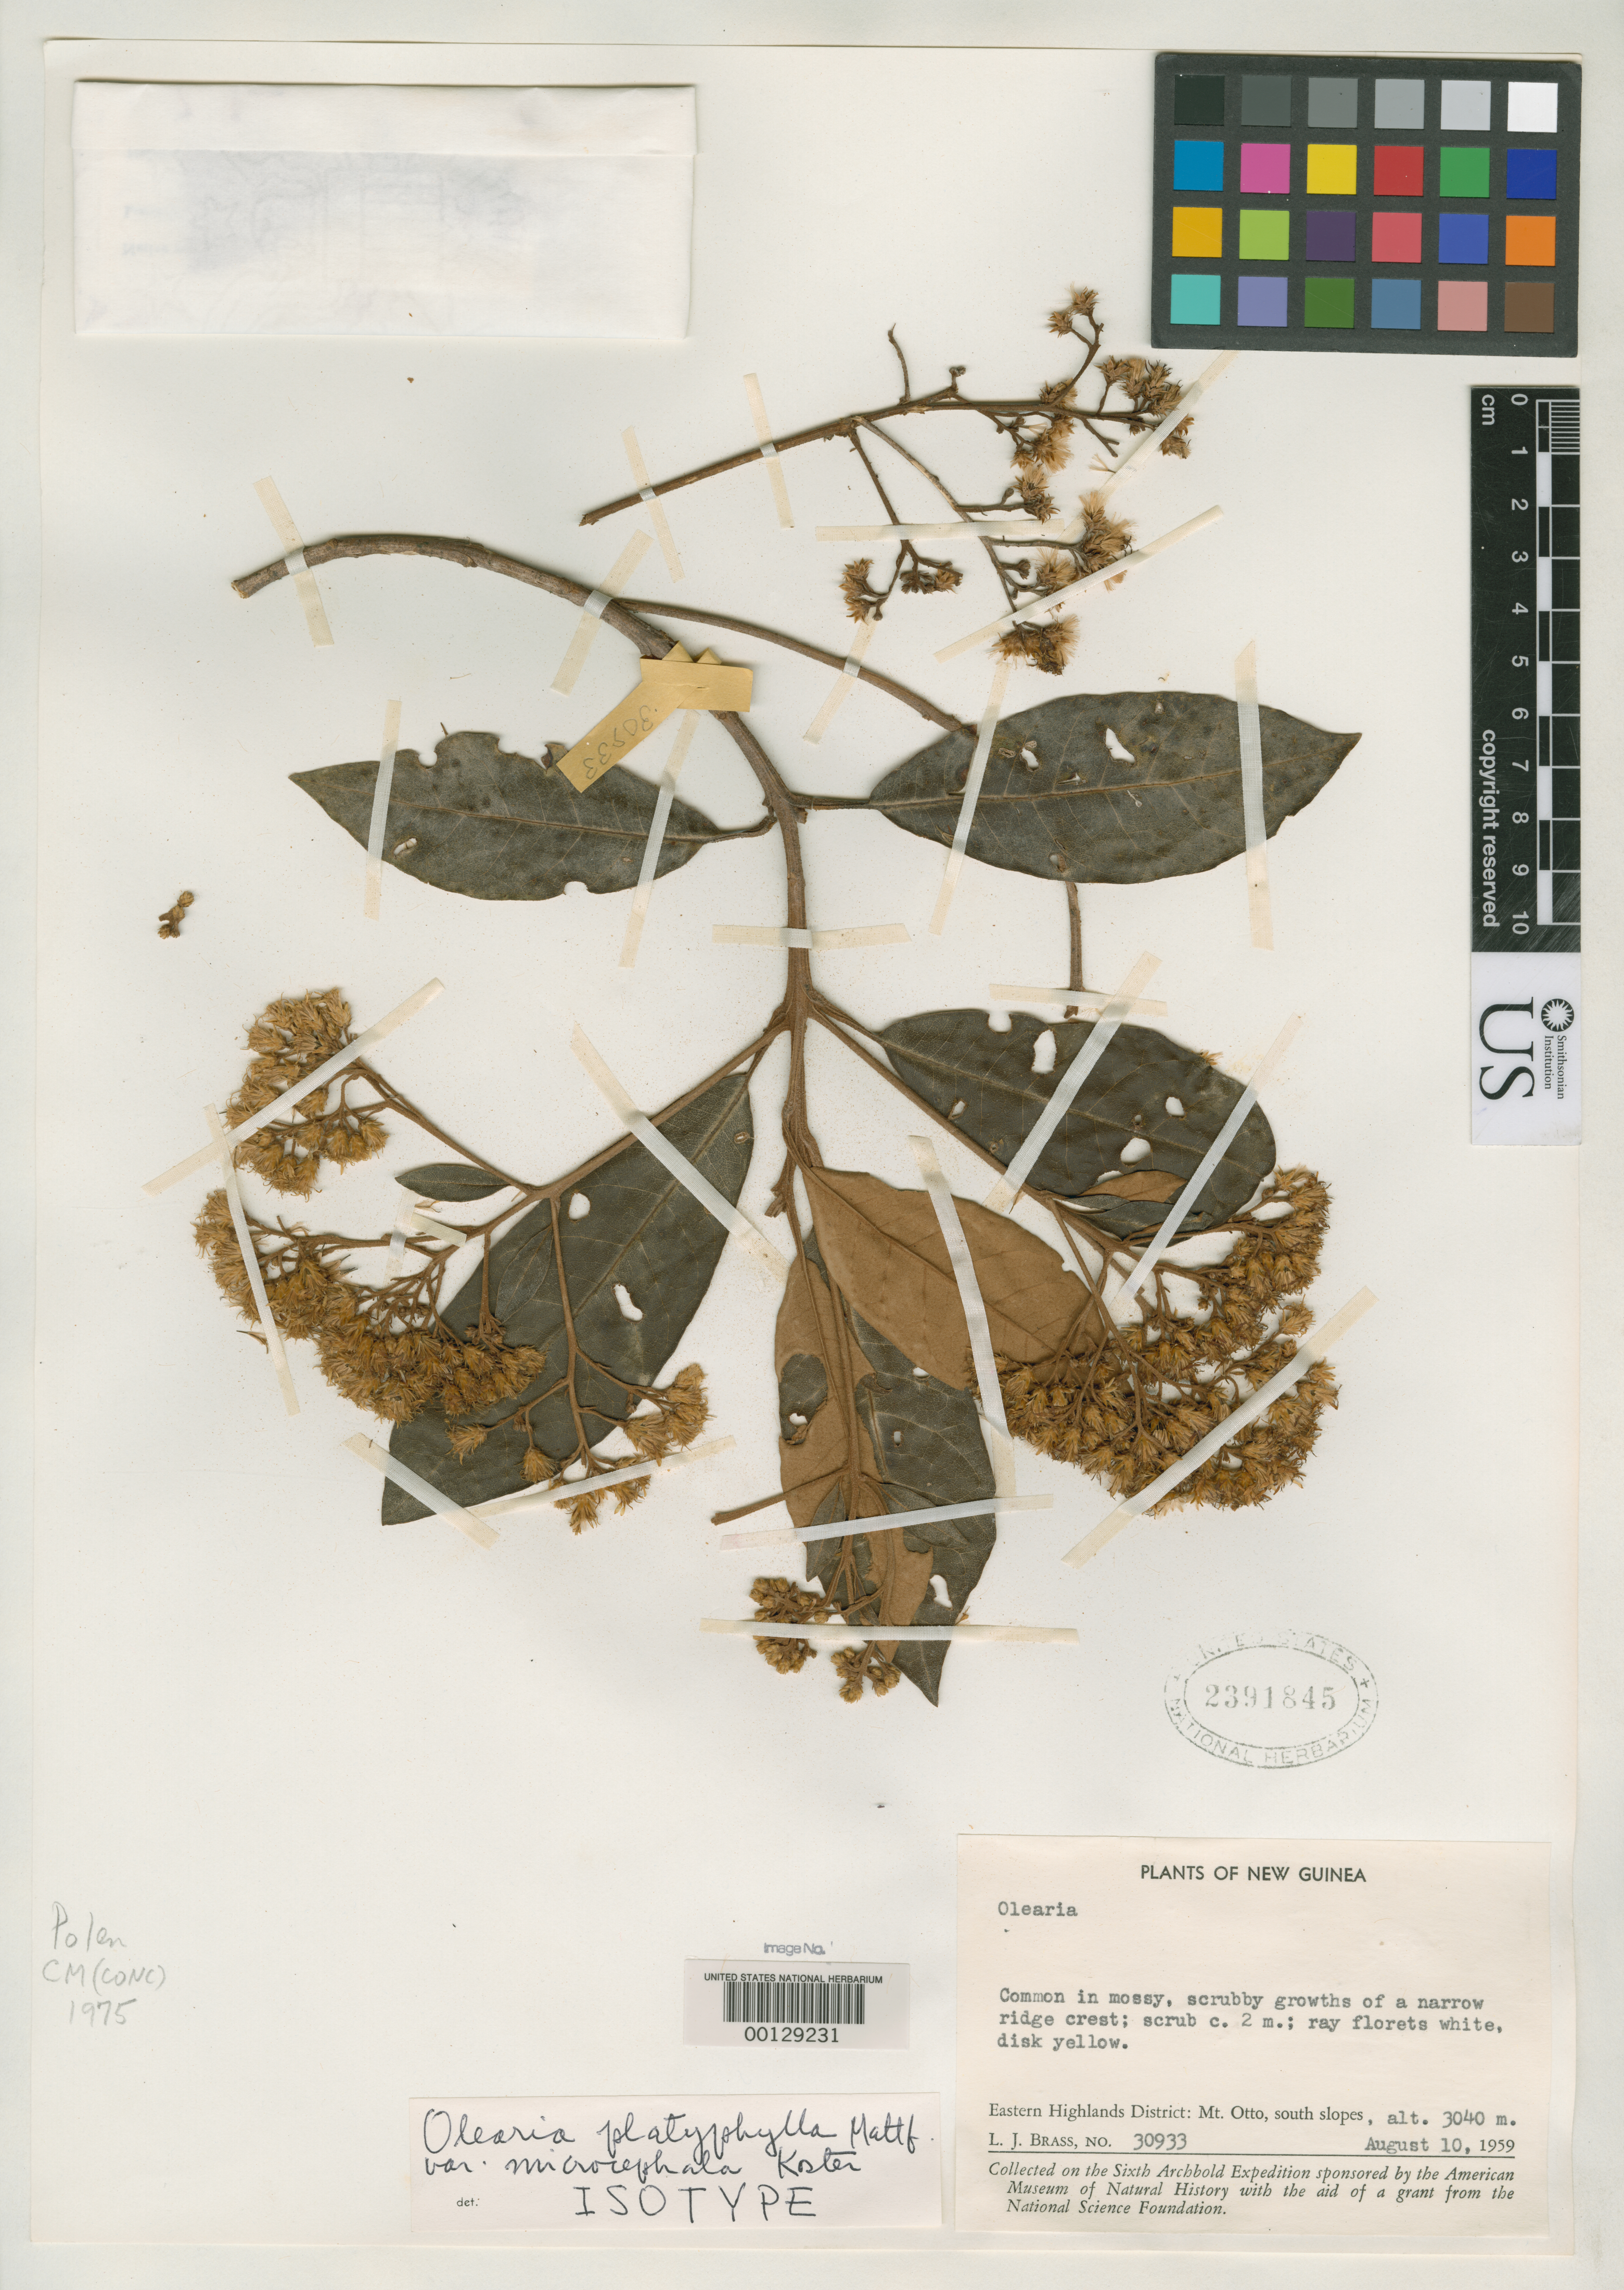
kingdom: Plantae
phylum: Tracheophyta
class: Magnoliopsida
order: Asterales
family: Asteraceae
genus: Olearia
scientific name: Olearia platyphylla var. microcephala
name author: J. Kost.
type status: Isotype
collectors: L. J. Brass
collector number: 30933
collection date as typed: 10 Aug 1959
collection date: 1959-08-10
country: Papua New Guinea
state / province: Eastern Highlands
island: New Guinea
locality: Mt. Otto.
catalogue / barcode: US 2391845